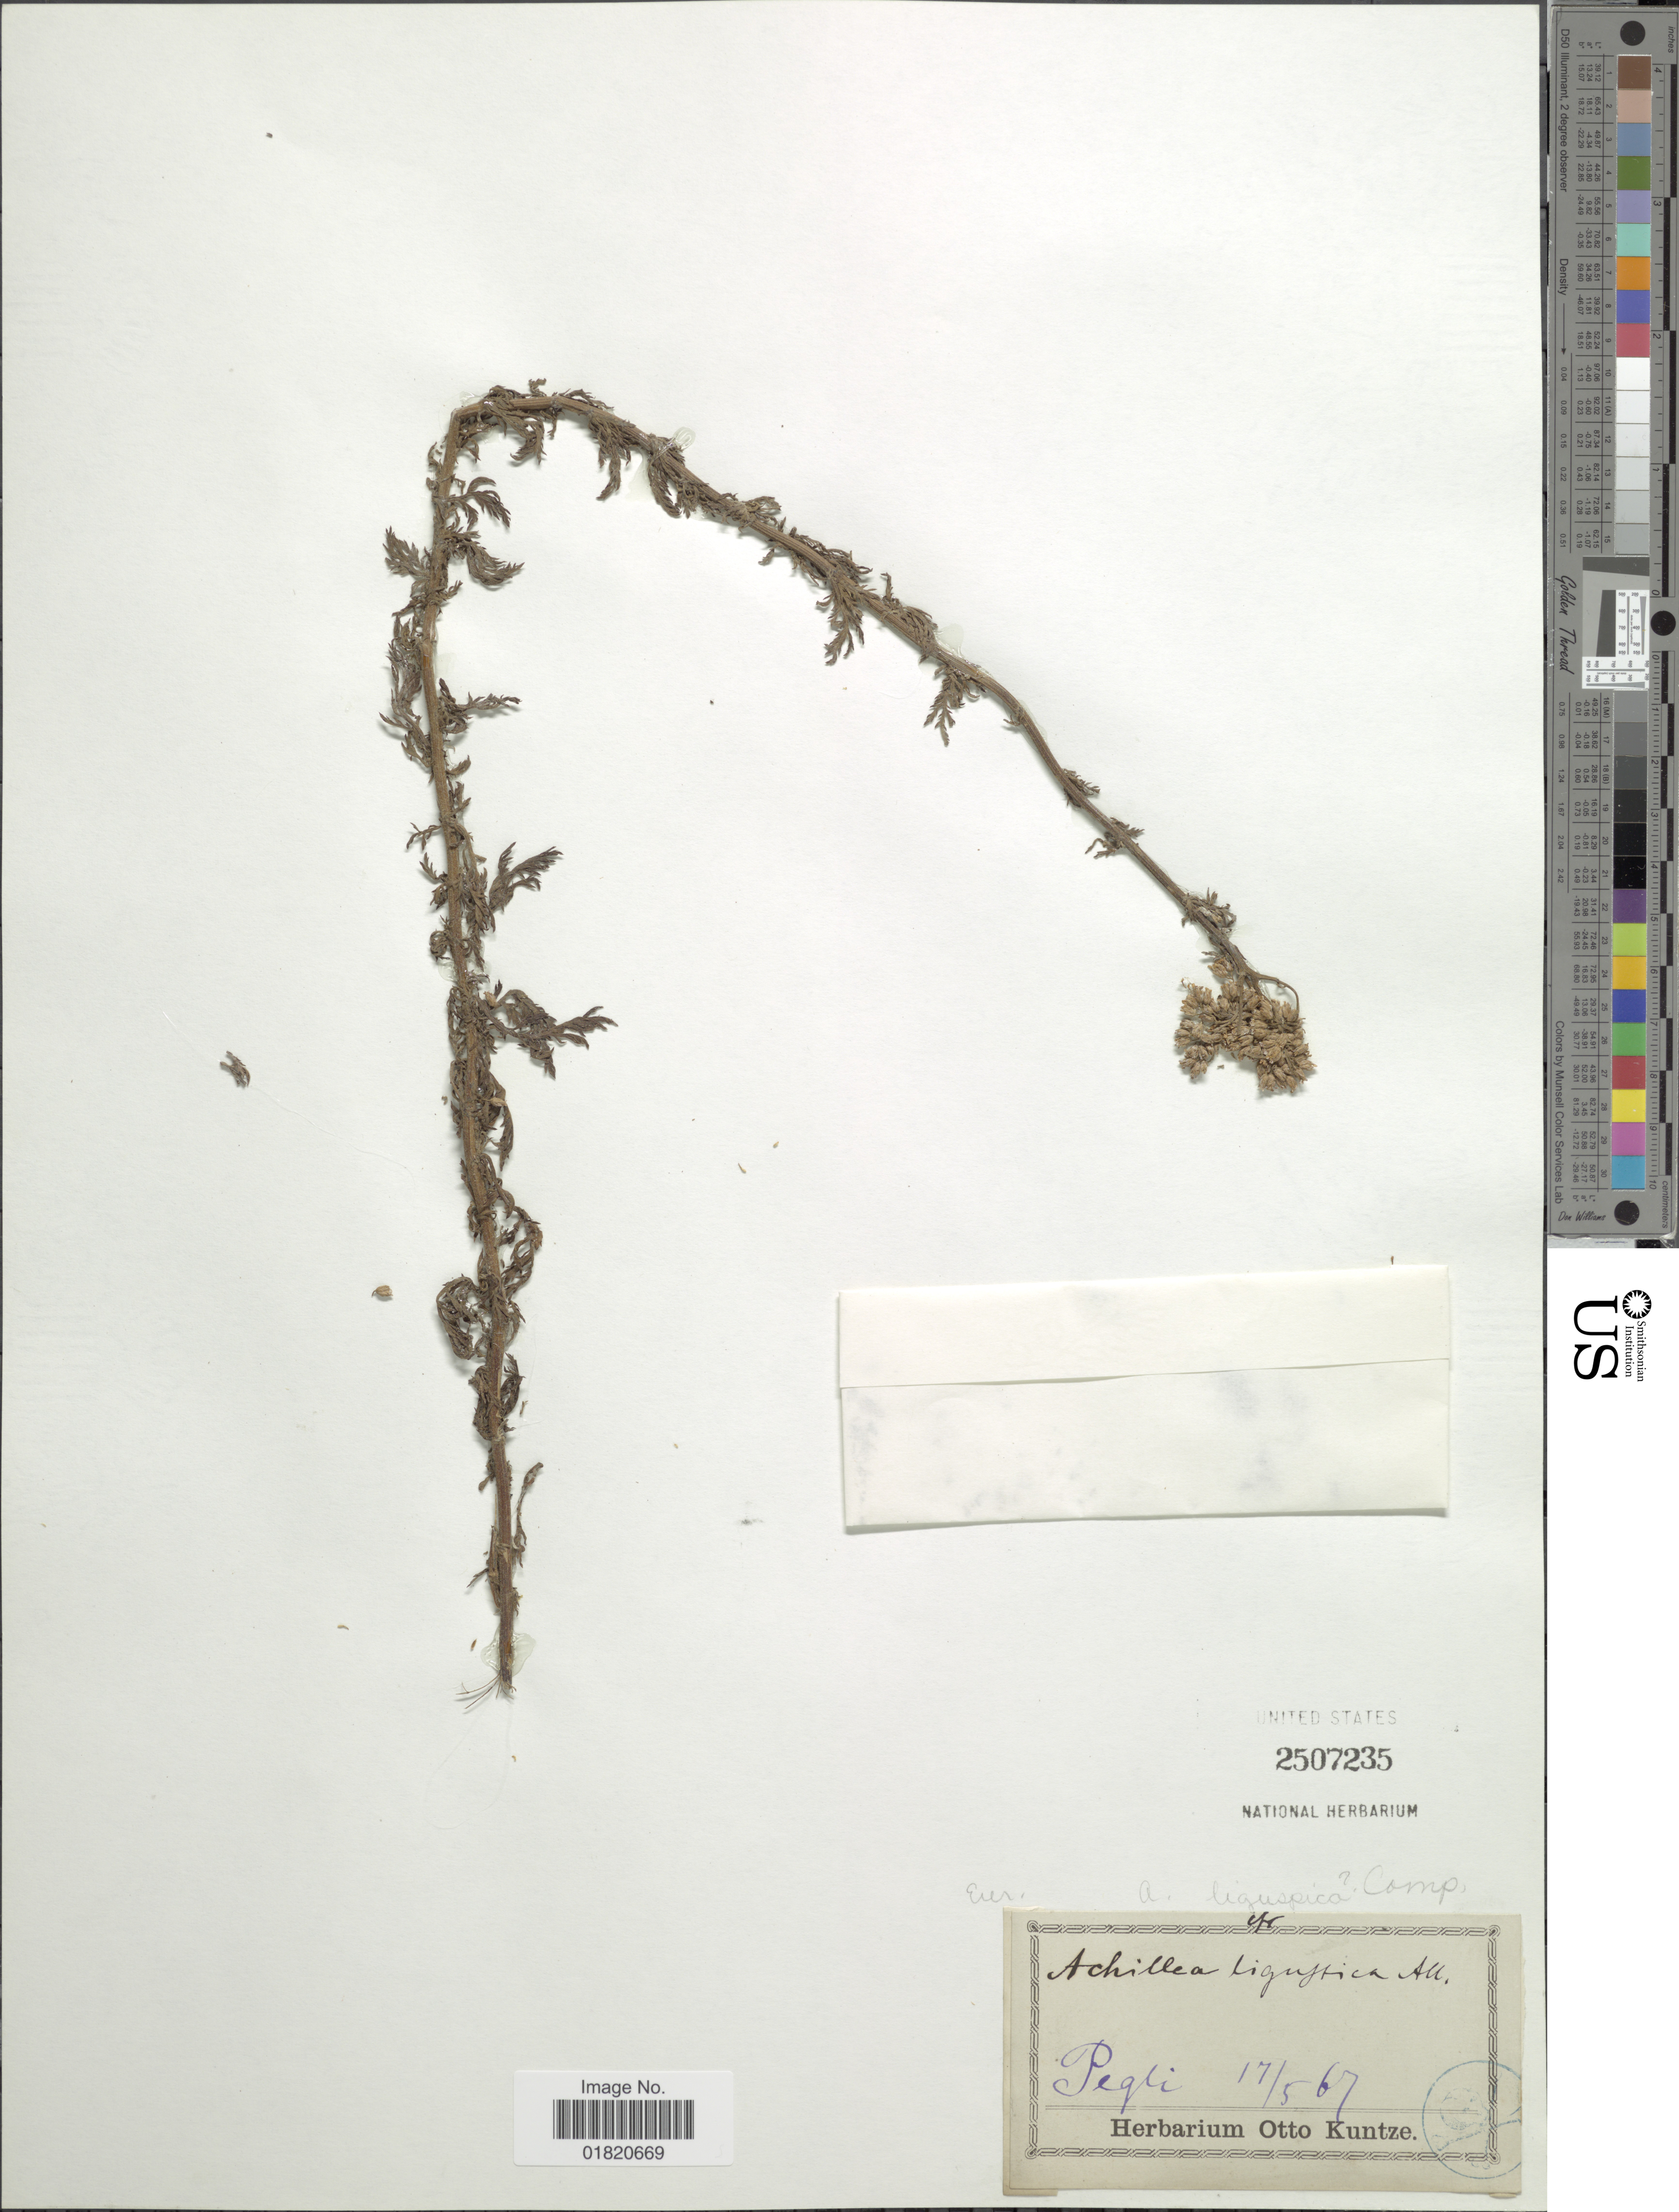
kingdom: Plantae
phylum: Tracheophyta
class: Magnoliopsida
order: Asterales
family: Asteraceae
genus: Achillea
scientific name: Achillea ligustica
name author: All.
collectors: ex herb. Otto Kuntze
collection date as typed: Transcribed d/m/y: 17/5/67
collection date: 1867-05-17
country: Italy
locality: Pegli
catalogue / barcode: US 2507235